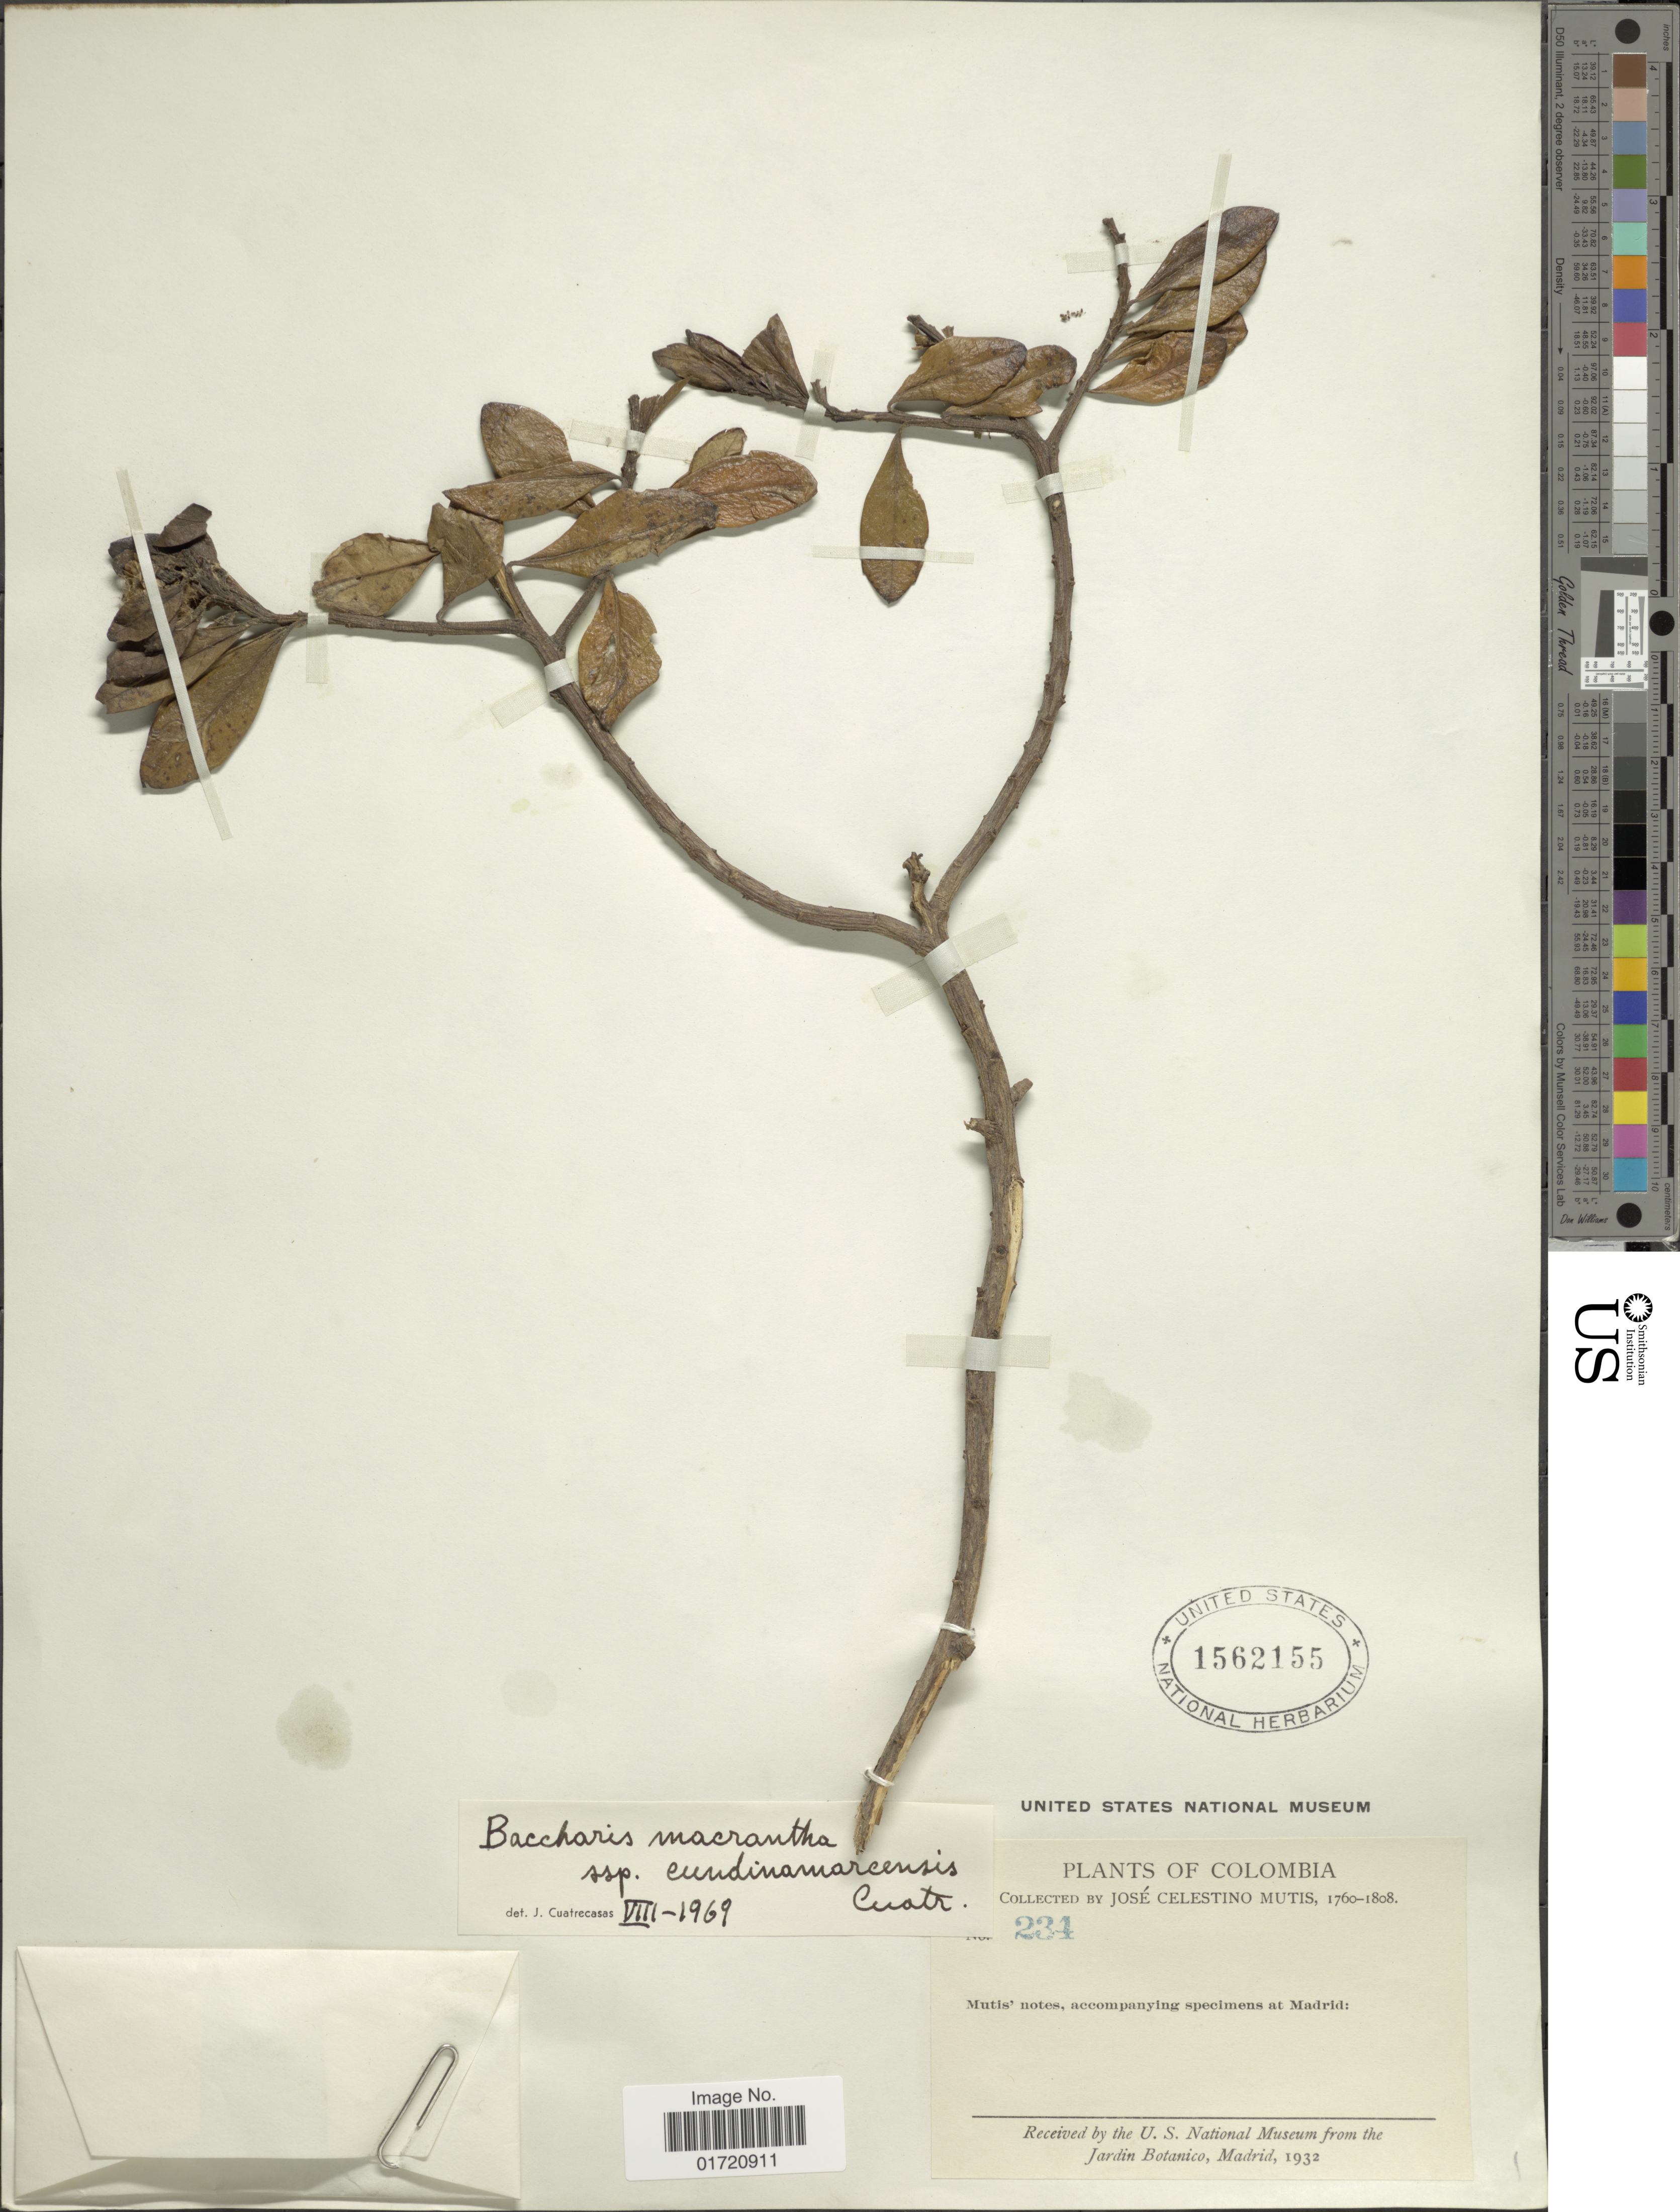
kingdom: Plantae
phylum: Tracheophyta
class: Magnoliopsida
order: Asterales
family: Asteraceae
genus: Baccharis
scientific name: Baccharis macrantha subsp. cundinamarcensis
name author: (Cuatrec.) Cuatrec.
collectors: J. C. B. Mutis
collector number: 234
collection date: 1760/1808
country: Colombia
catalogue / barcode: US 1562155